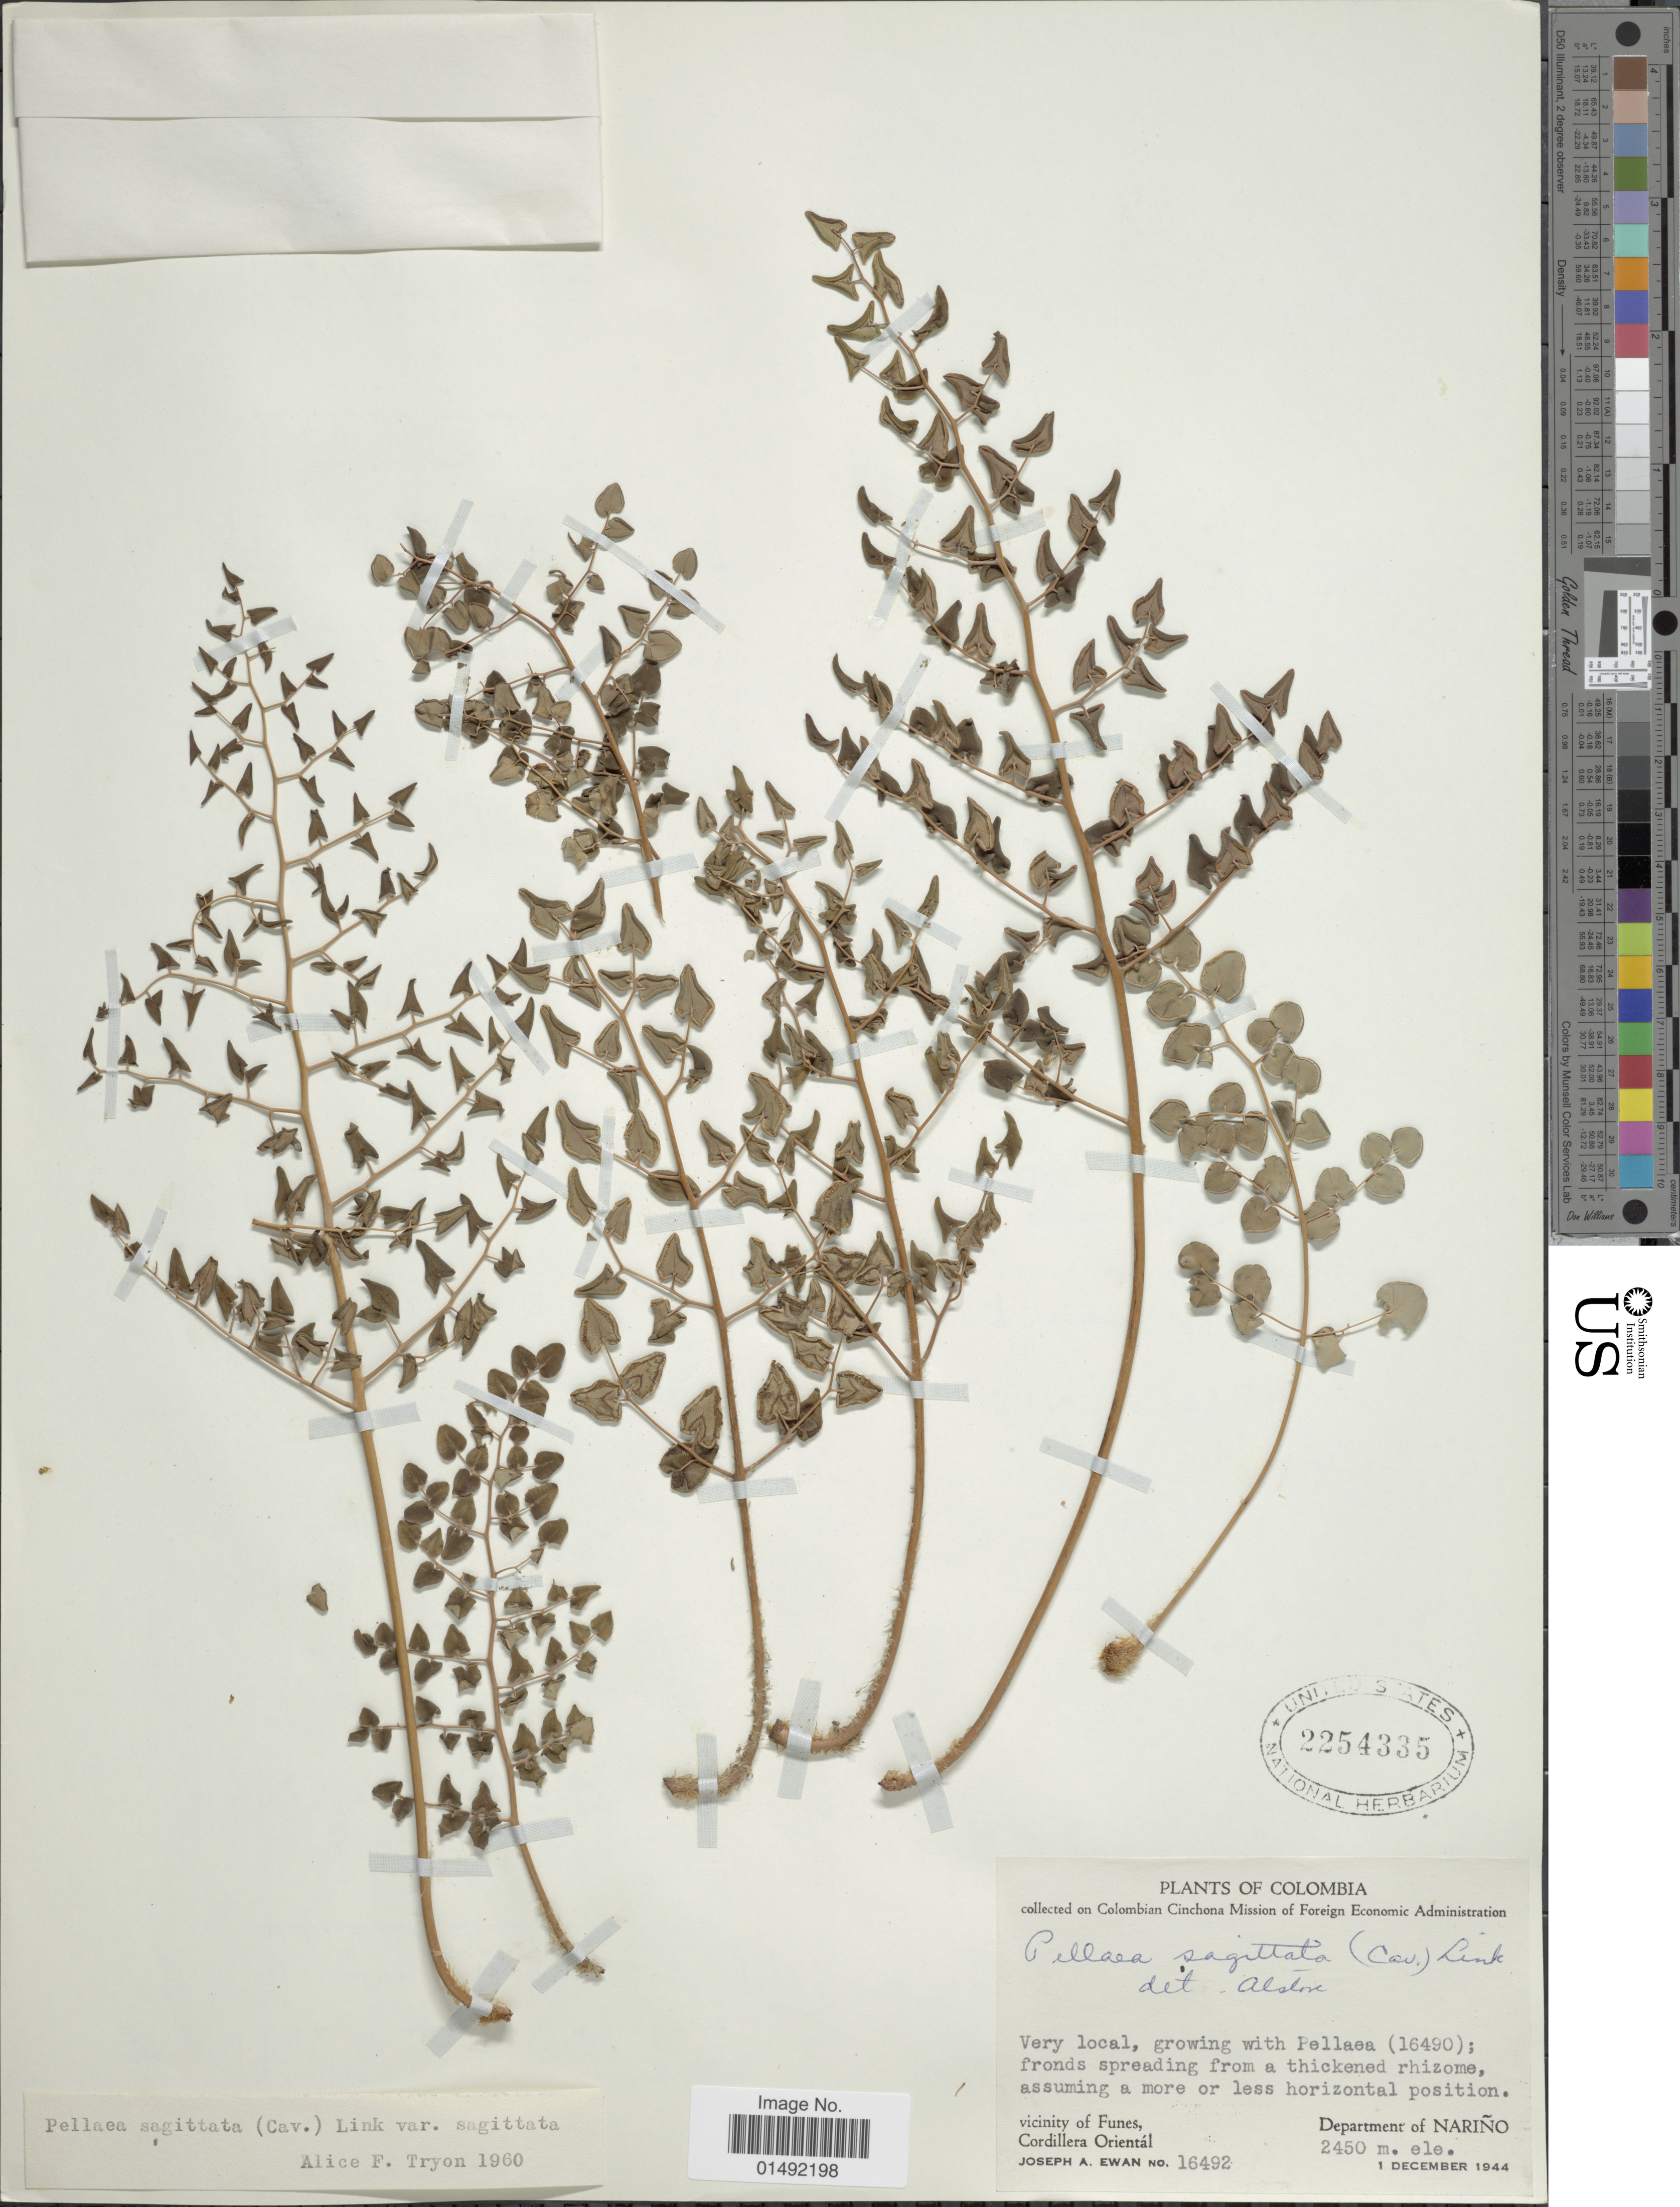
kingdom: Plantae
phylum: Tracheophyta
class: Polypodiopsida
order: Polypodiales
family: Pteridaceae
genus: Pellaea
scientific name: Pellaea sagittata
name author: (Cav.) Link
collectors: J. A. Ewan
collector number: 16492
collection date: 1944-12-01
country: Colombia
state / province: Nariño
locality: Vicinity of Funes, Cordillera Orientál, Department of Nariño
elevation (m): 2450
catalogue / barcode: US 2254335